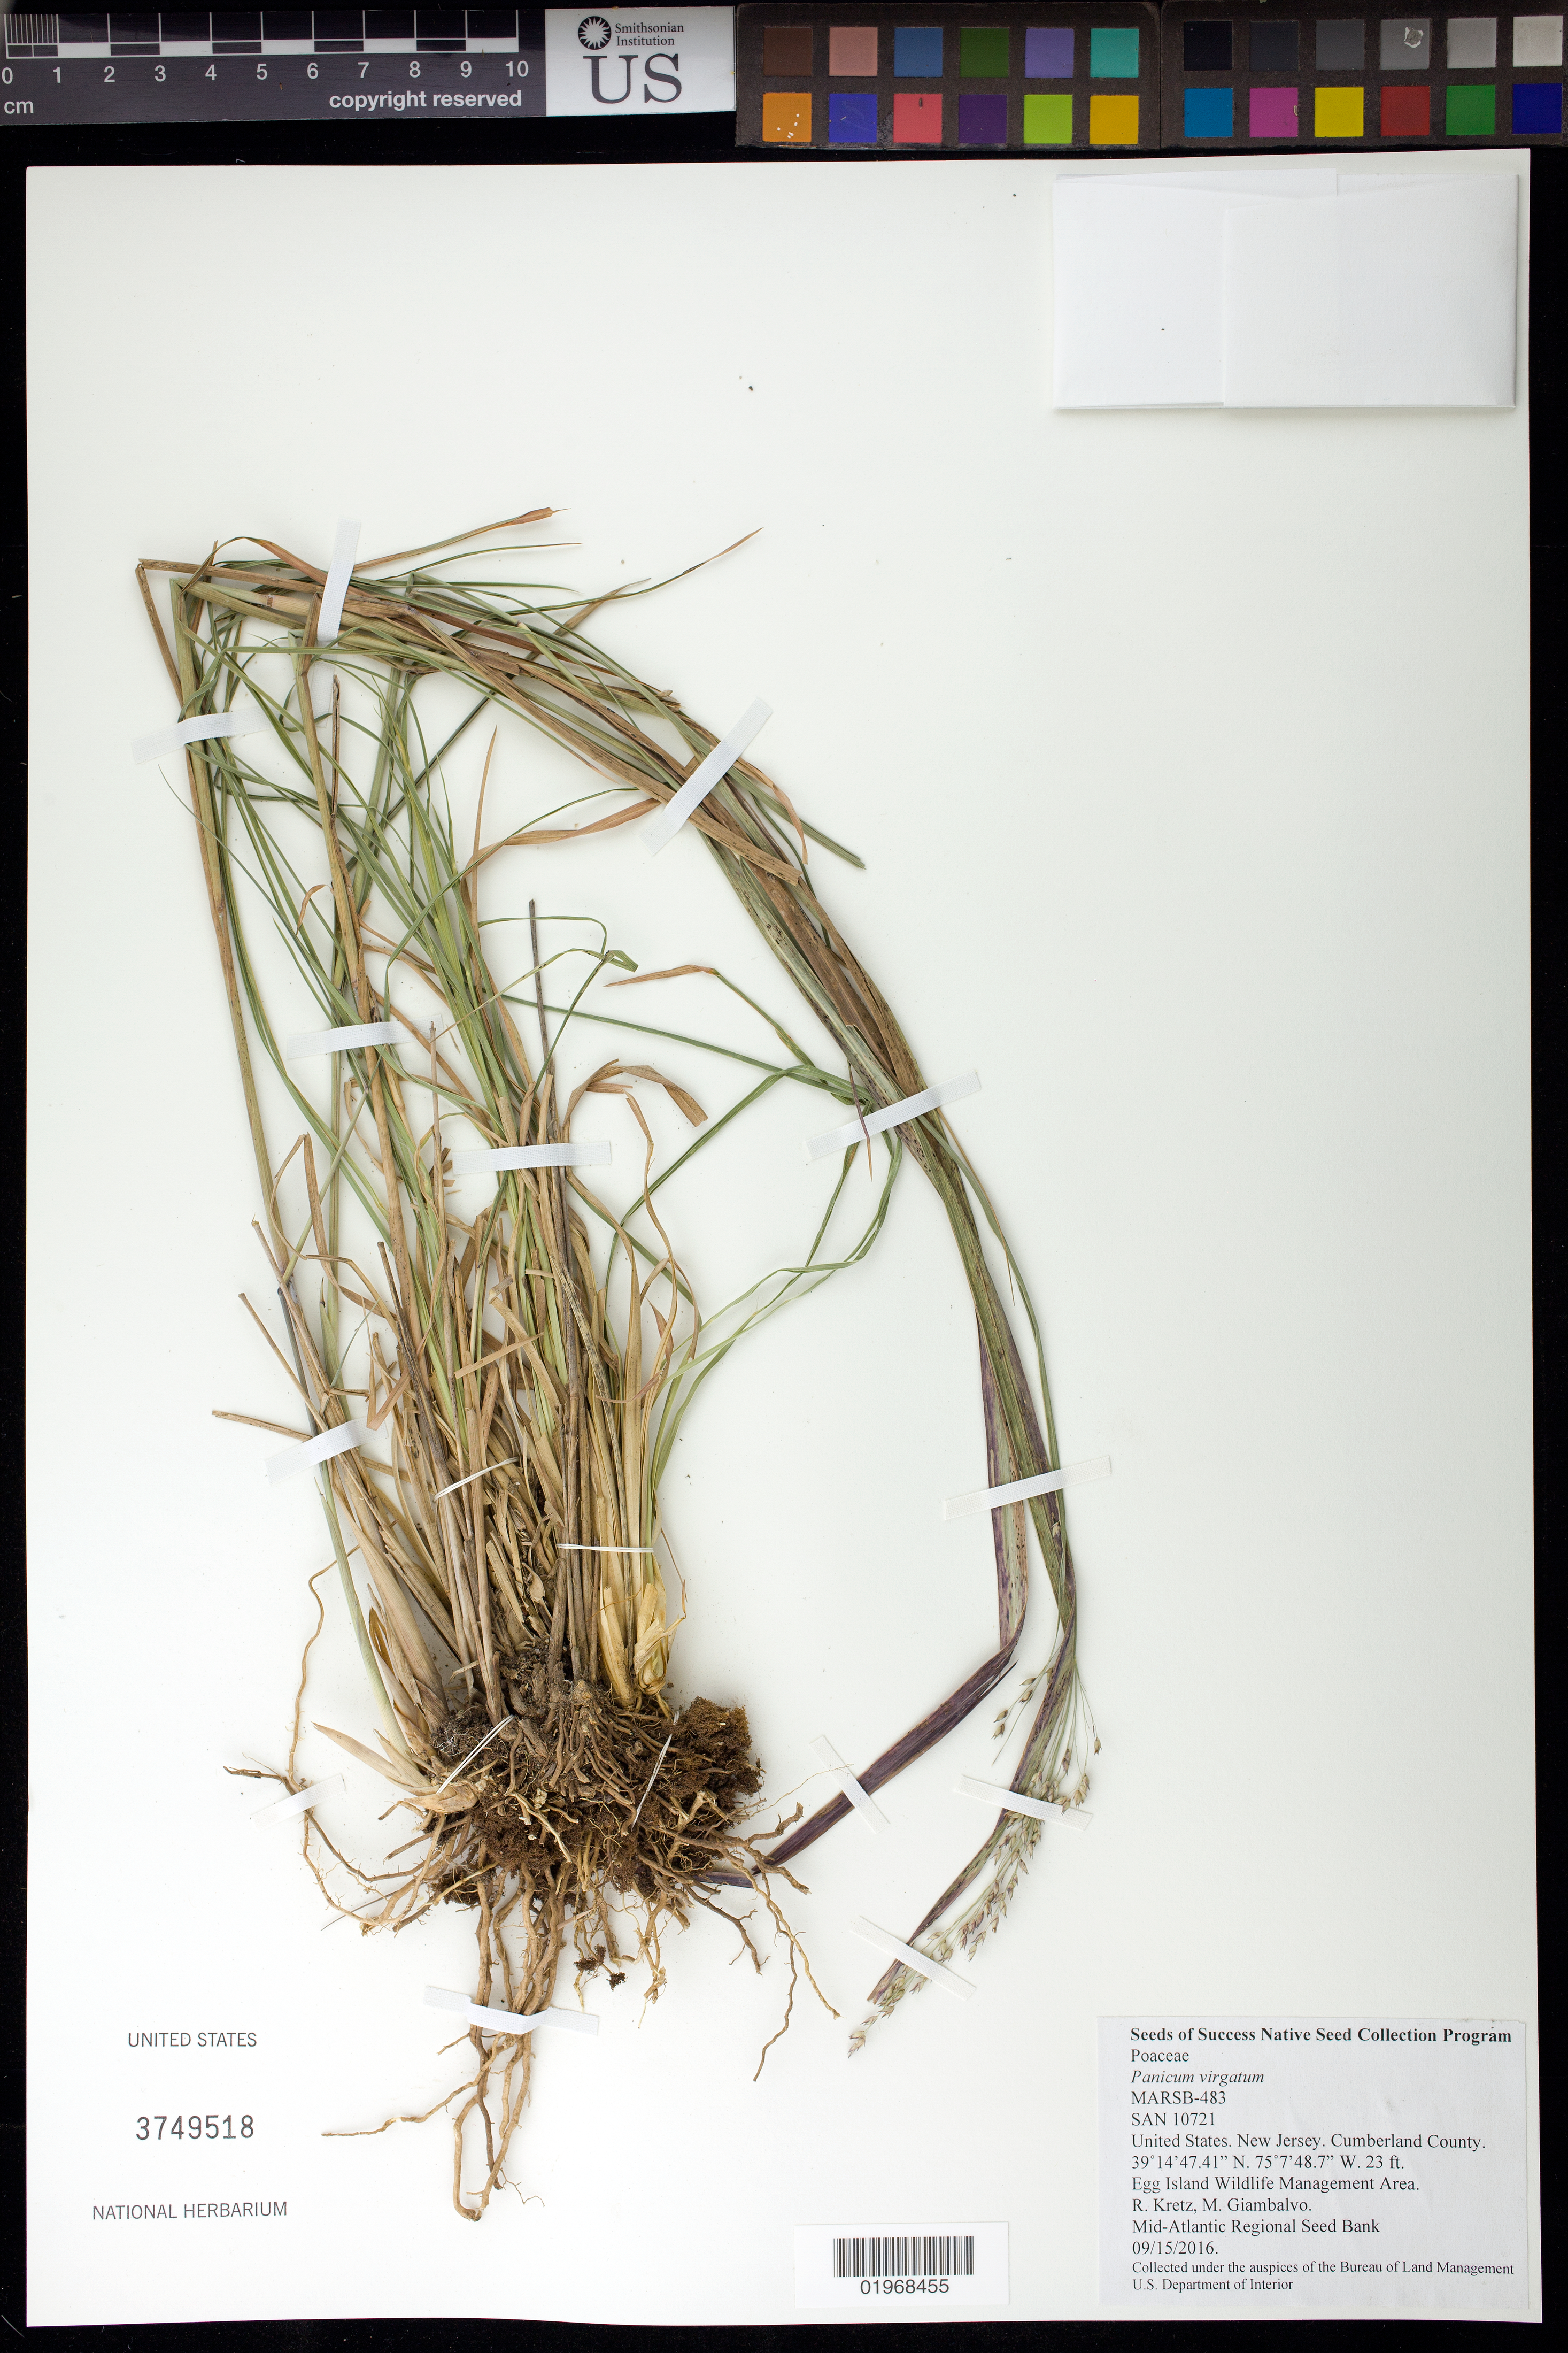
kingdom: Plantae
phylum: Tracheophyta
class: Liliopsida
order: Poales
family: Poaceae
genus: Panicum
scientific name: Panicum virgatum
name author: L.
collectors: R. Kretz & M. Giambalvo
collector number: MARCB-483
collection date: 2016-09-15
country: United States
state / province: New Jersey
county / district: Cumberland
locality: Egg Island Wildlife Management Area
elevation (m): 7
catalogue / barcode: US 3749518